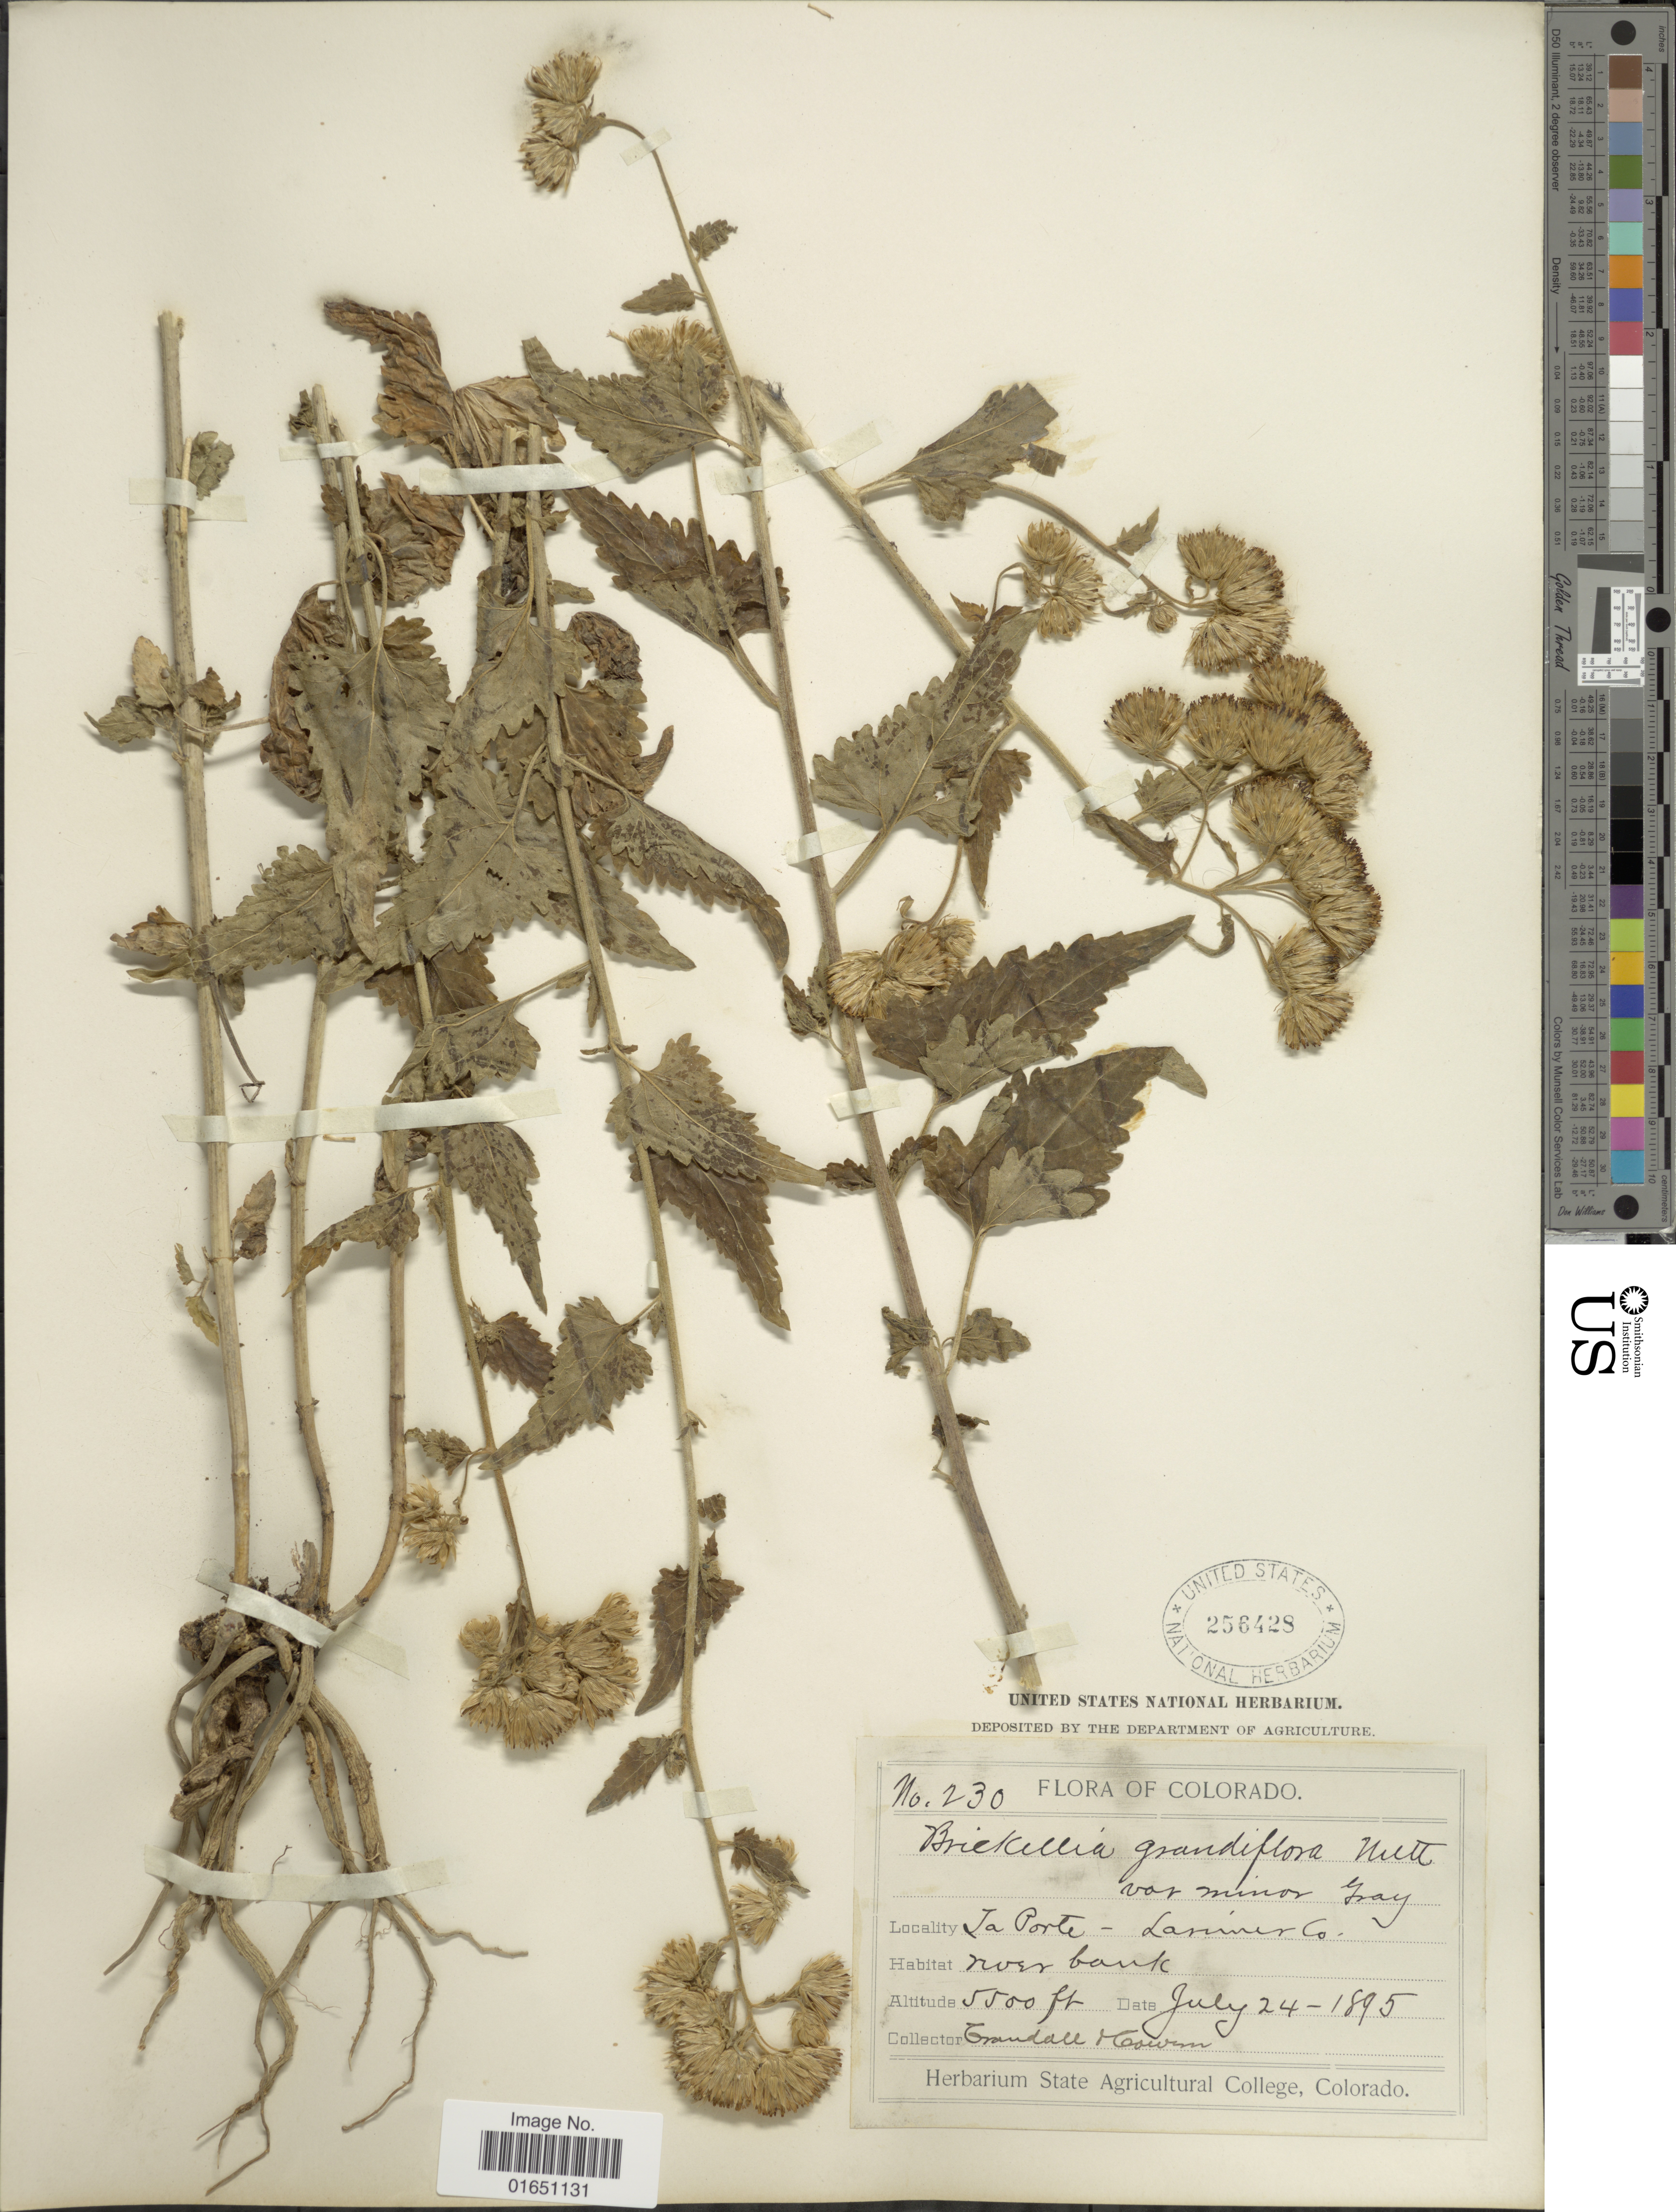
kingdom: Plantae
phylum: Tracheophyta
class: Magnoliopsida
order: Asterales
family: Asteraceae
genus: Brickellia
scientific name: Brickellia grandiflora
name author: (Hook.) Nutt.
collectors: -. Crandall & -. Cowen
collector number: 230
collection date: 1895-07-24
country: United States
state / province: Colorado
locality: La Porte, Lanimer Co.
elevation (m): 1676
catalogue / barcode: US 256428